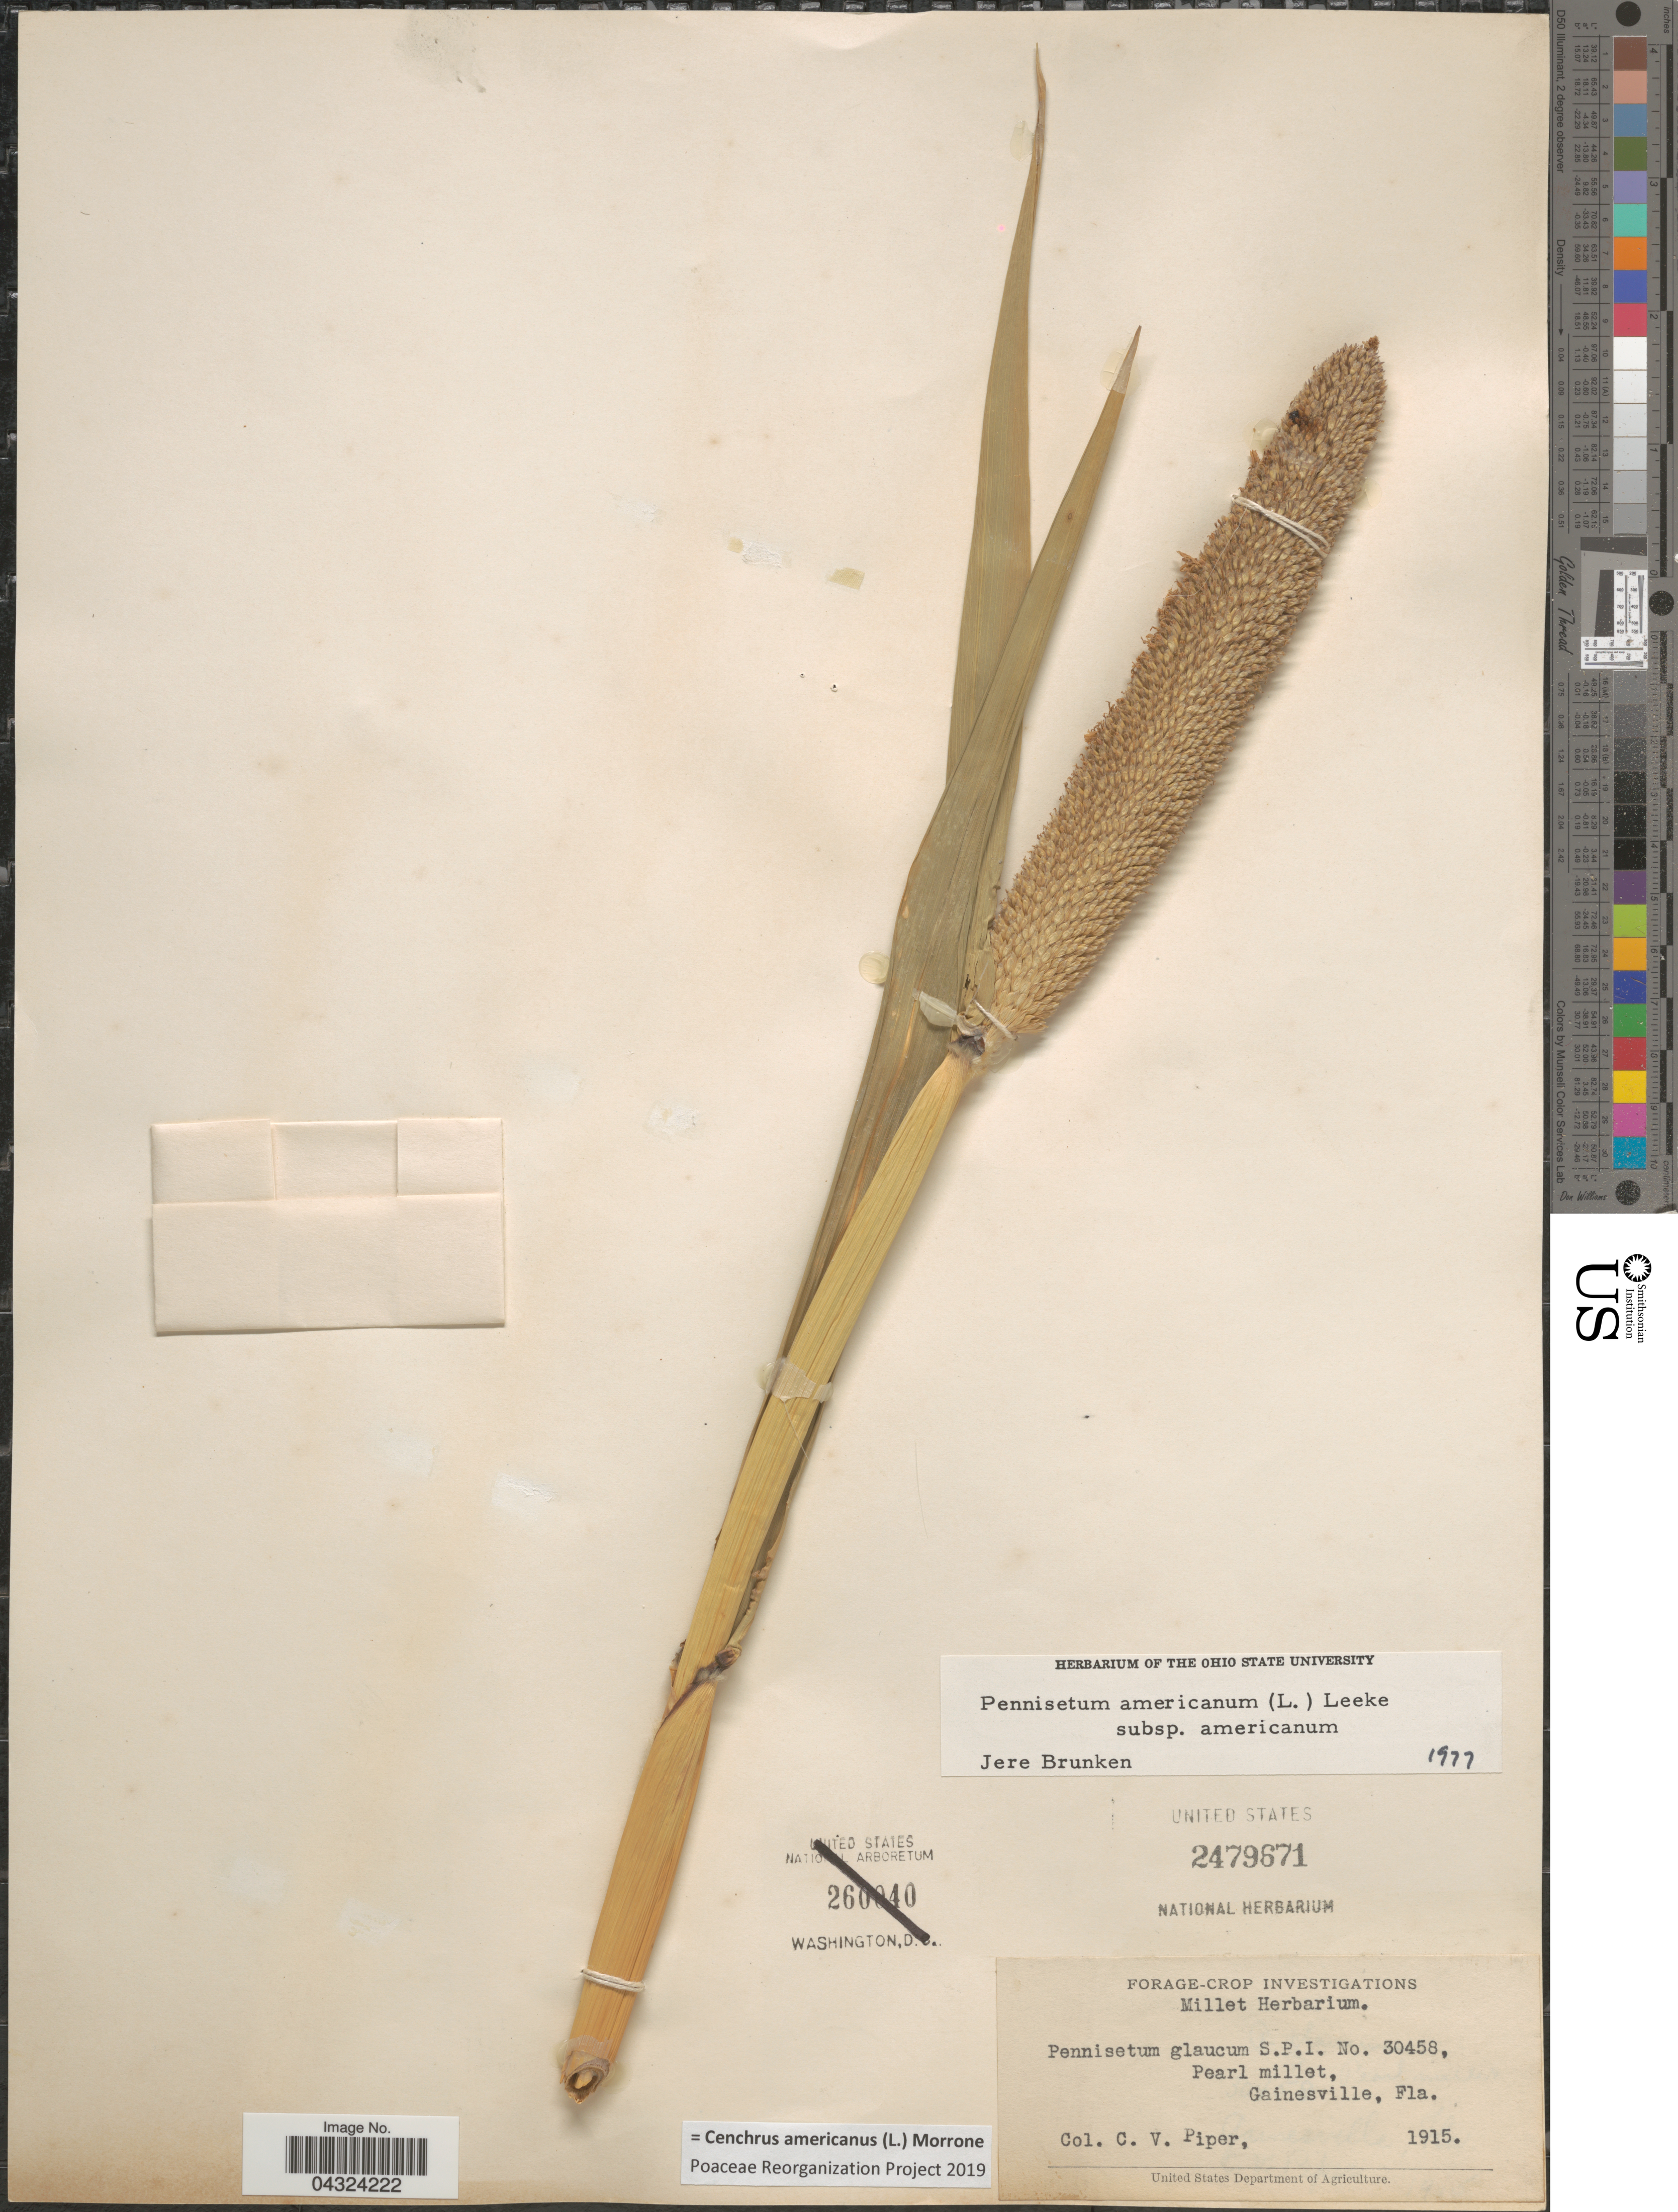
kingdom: Plantae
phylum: Tracheophyta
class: Liliopsida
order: Poales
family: Poaceae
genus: Cenchrus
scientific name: Cenchrus americanus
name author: (L.) Morrone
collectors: C. V. Piper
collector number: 30458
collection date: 1915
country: United States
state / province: Florida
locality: Pearl millet, Gainesville.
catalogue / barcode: US 2479671